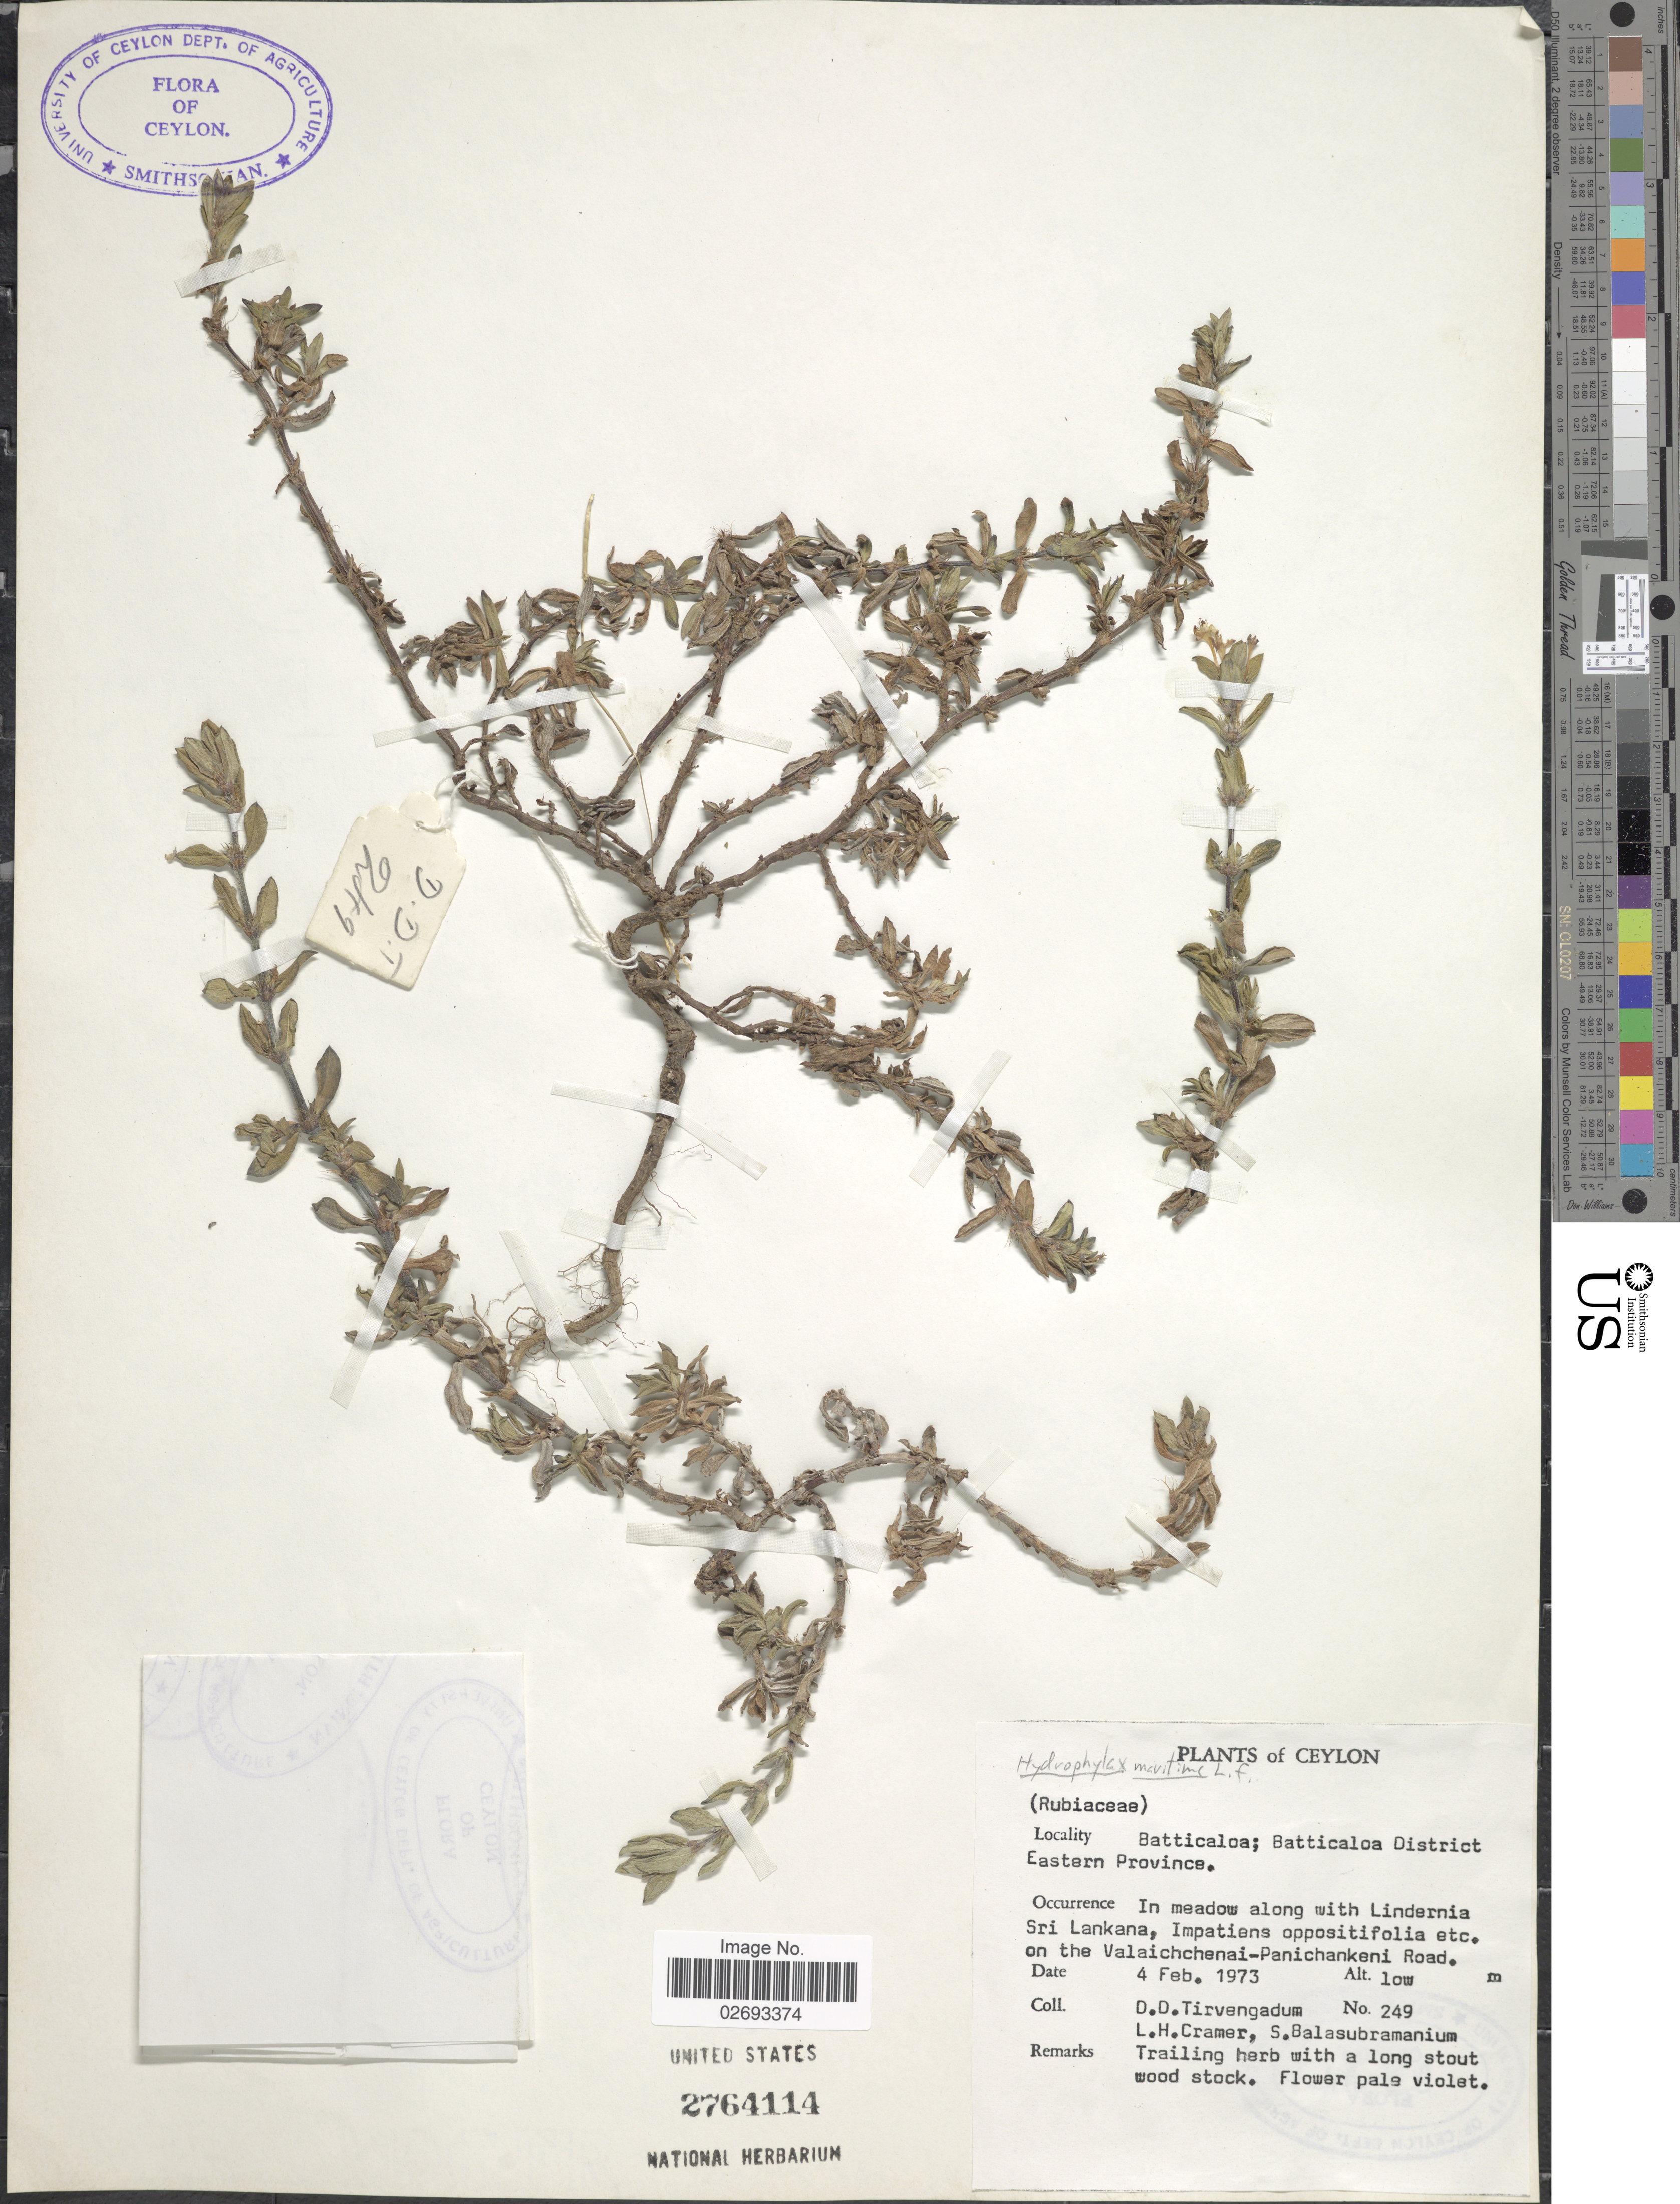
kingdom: Plantae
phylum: Tracheophyta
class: Magnoliopsida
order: Gentianales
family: Rubiaceae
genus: Hydrophylax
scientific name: Hydrophylax maritima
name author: L. f.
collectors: D. Tirvengadum, L. H. Cramer & S. Balasubramanium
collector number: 249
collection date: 1973-02-04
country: Sri Lanka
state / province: Eastern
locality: Ceylon. Batticaloa; Batticaloa District. In meadow along with Lindernia Sri Lankana, Impatiens oppositifolia etc. on the Valaichchenai-Panichankeni Road.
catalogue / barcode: US 2764114